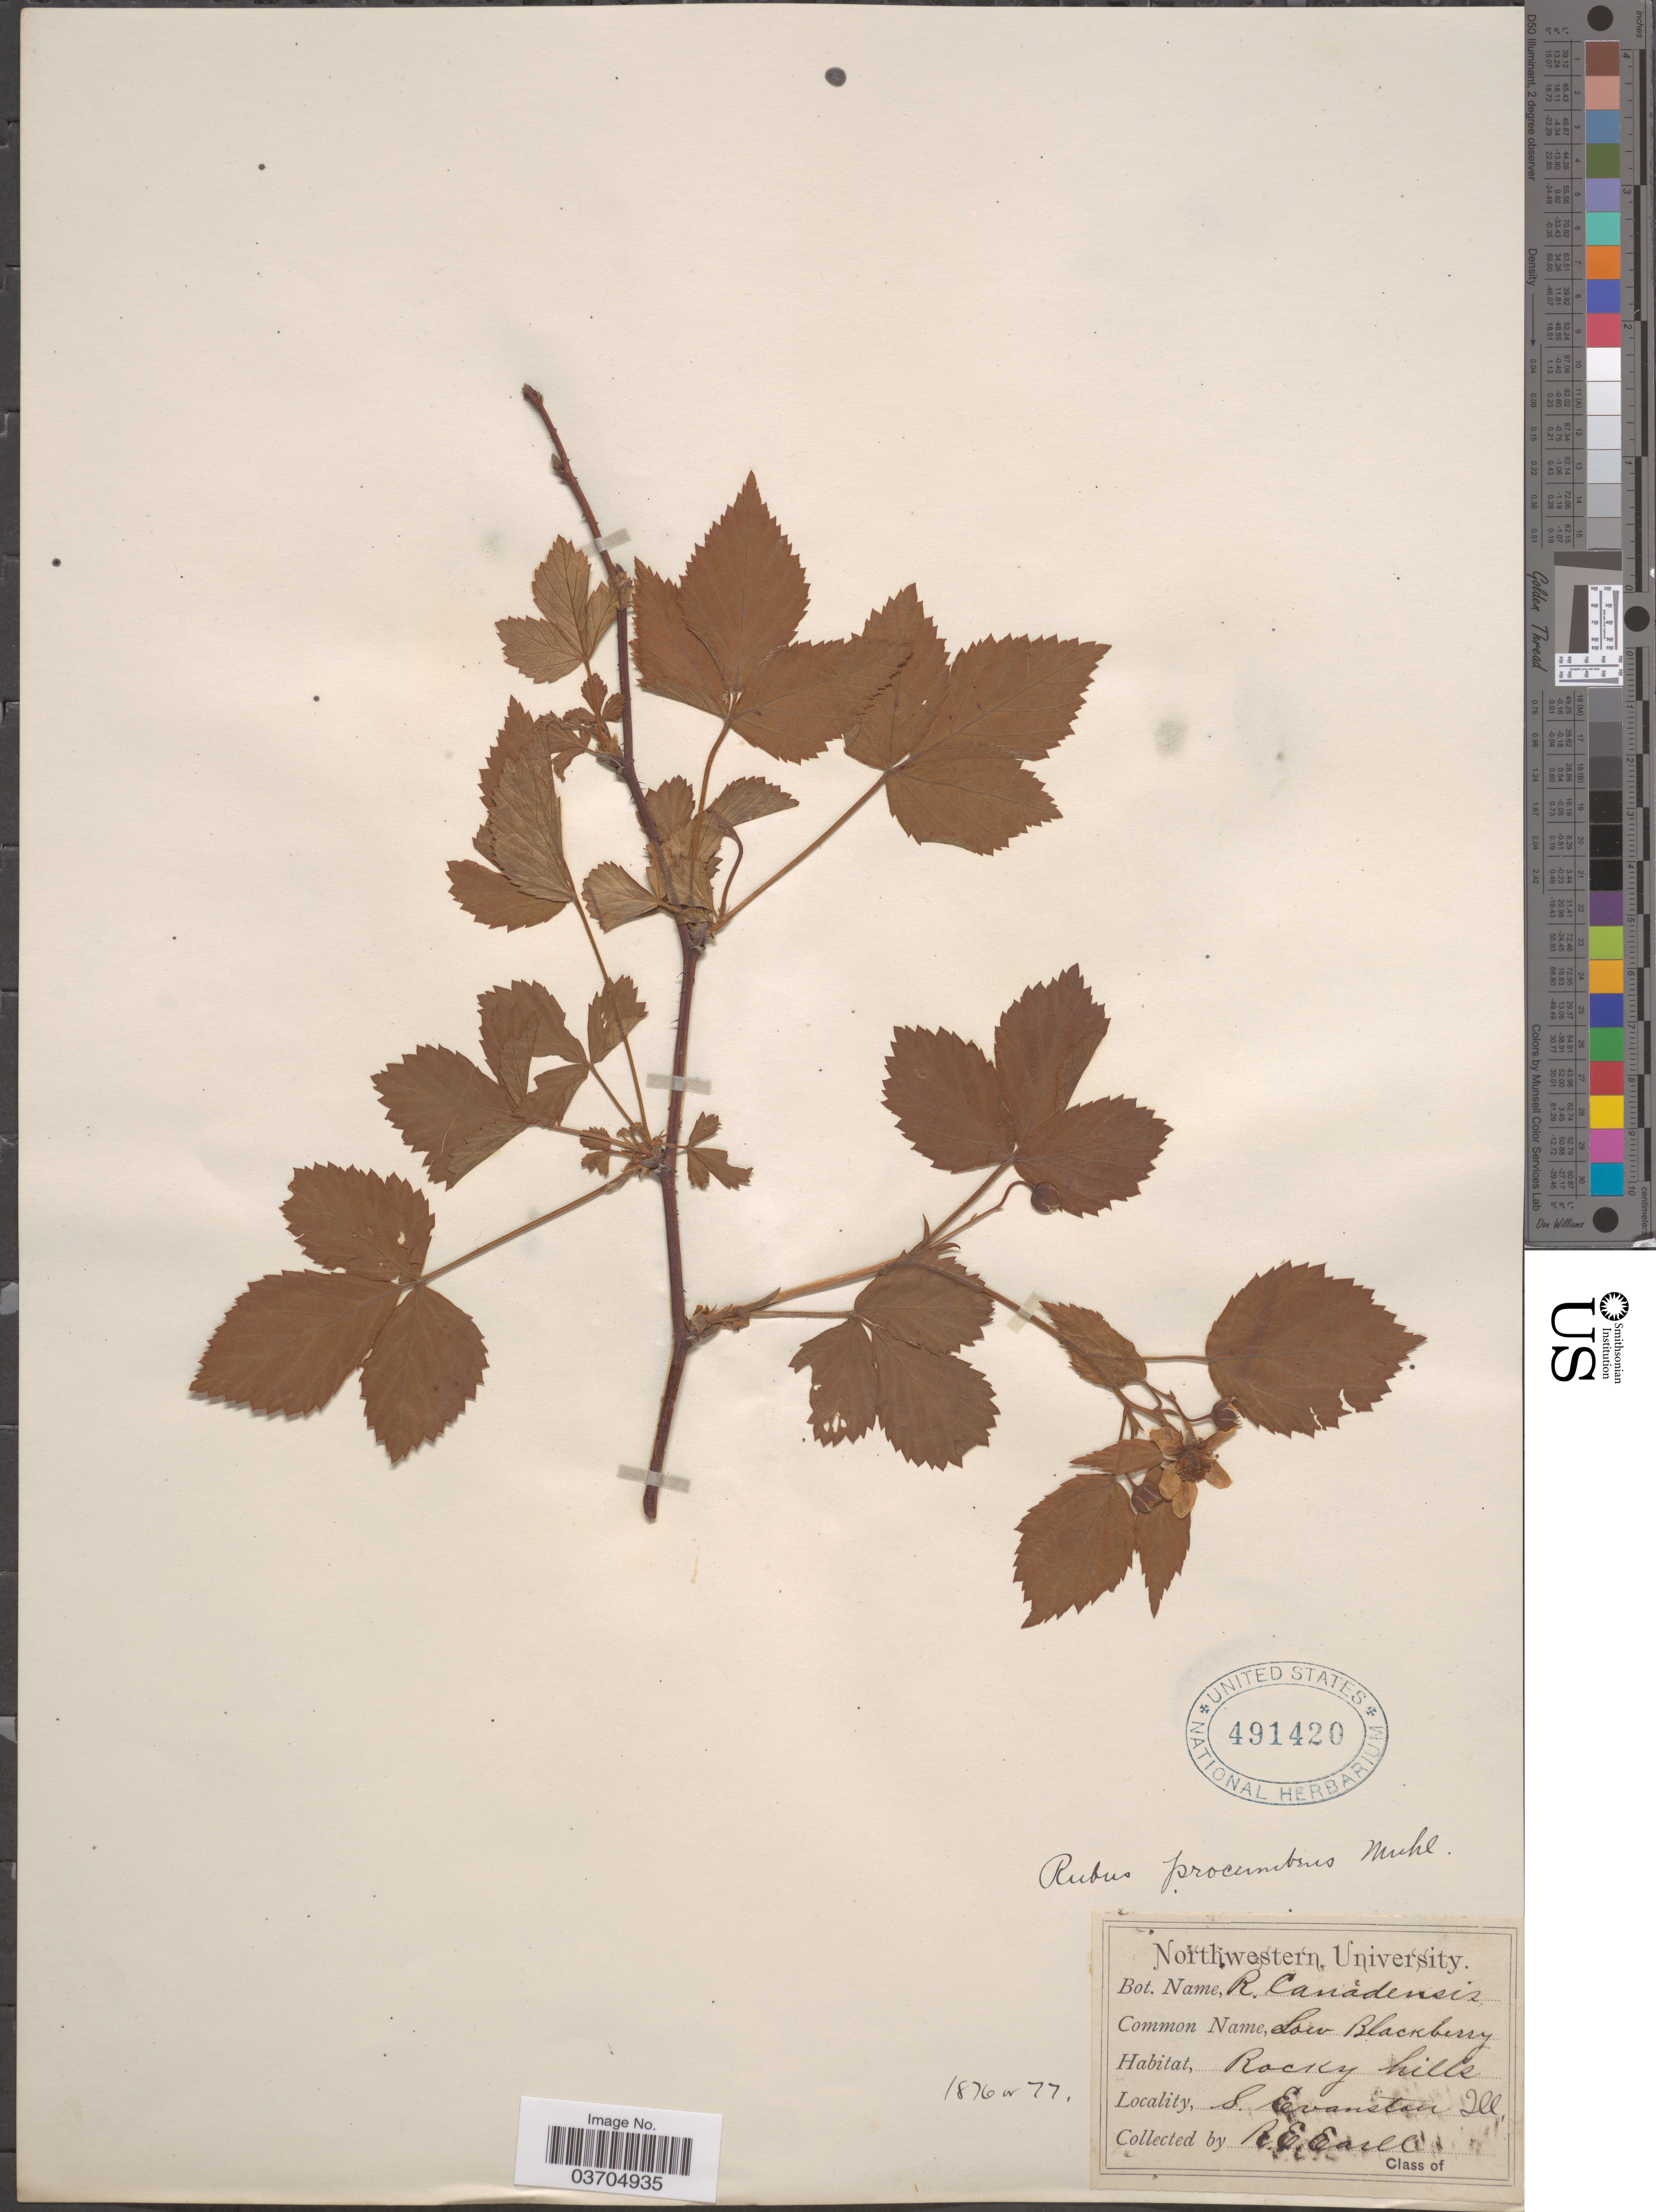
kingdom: Plantae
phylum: Tracheophyta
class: Magnoliopsida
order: Rosales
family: Rosaceae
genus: Rubus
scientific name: Rubus procumbens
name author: Muhl.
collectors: R. Earll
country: United States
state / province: Illinois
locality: S. Evanston.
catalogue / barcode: US 491420